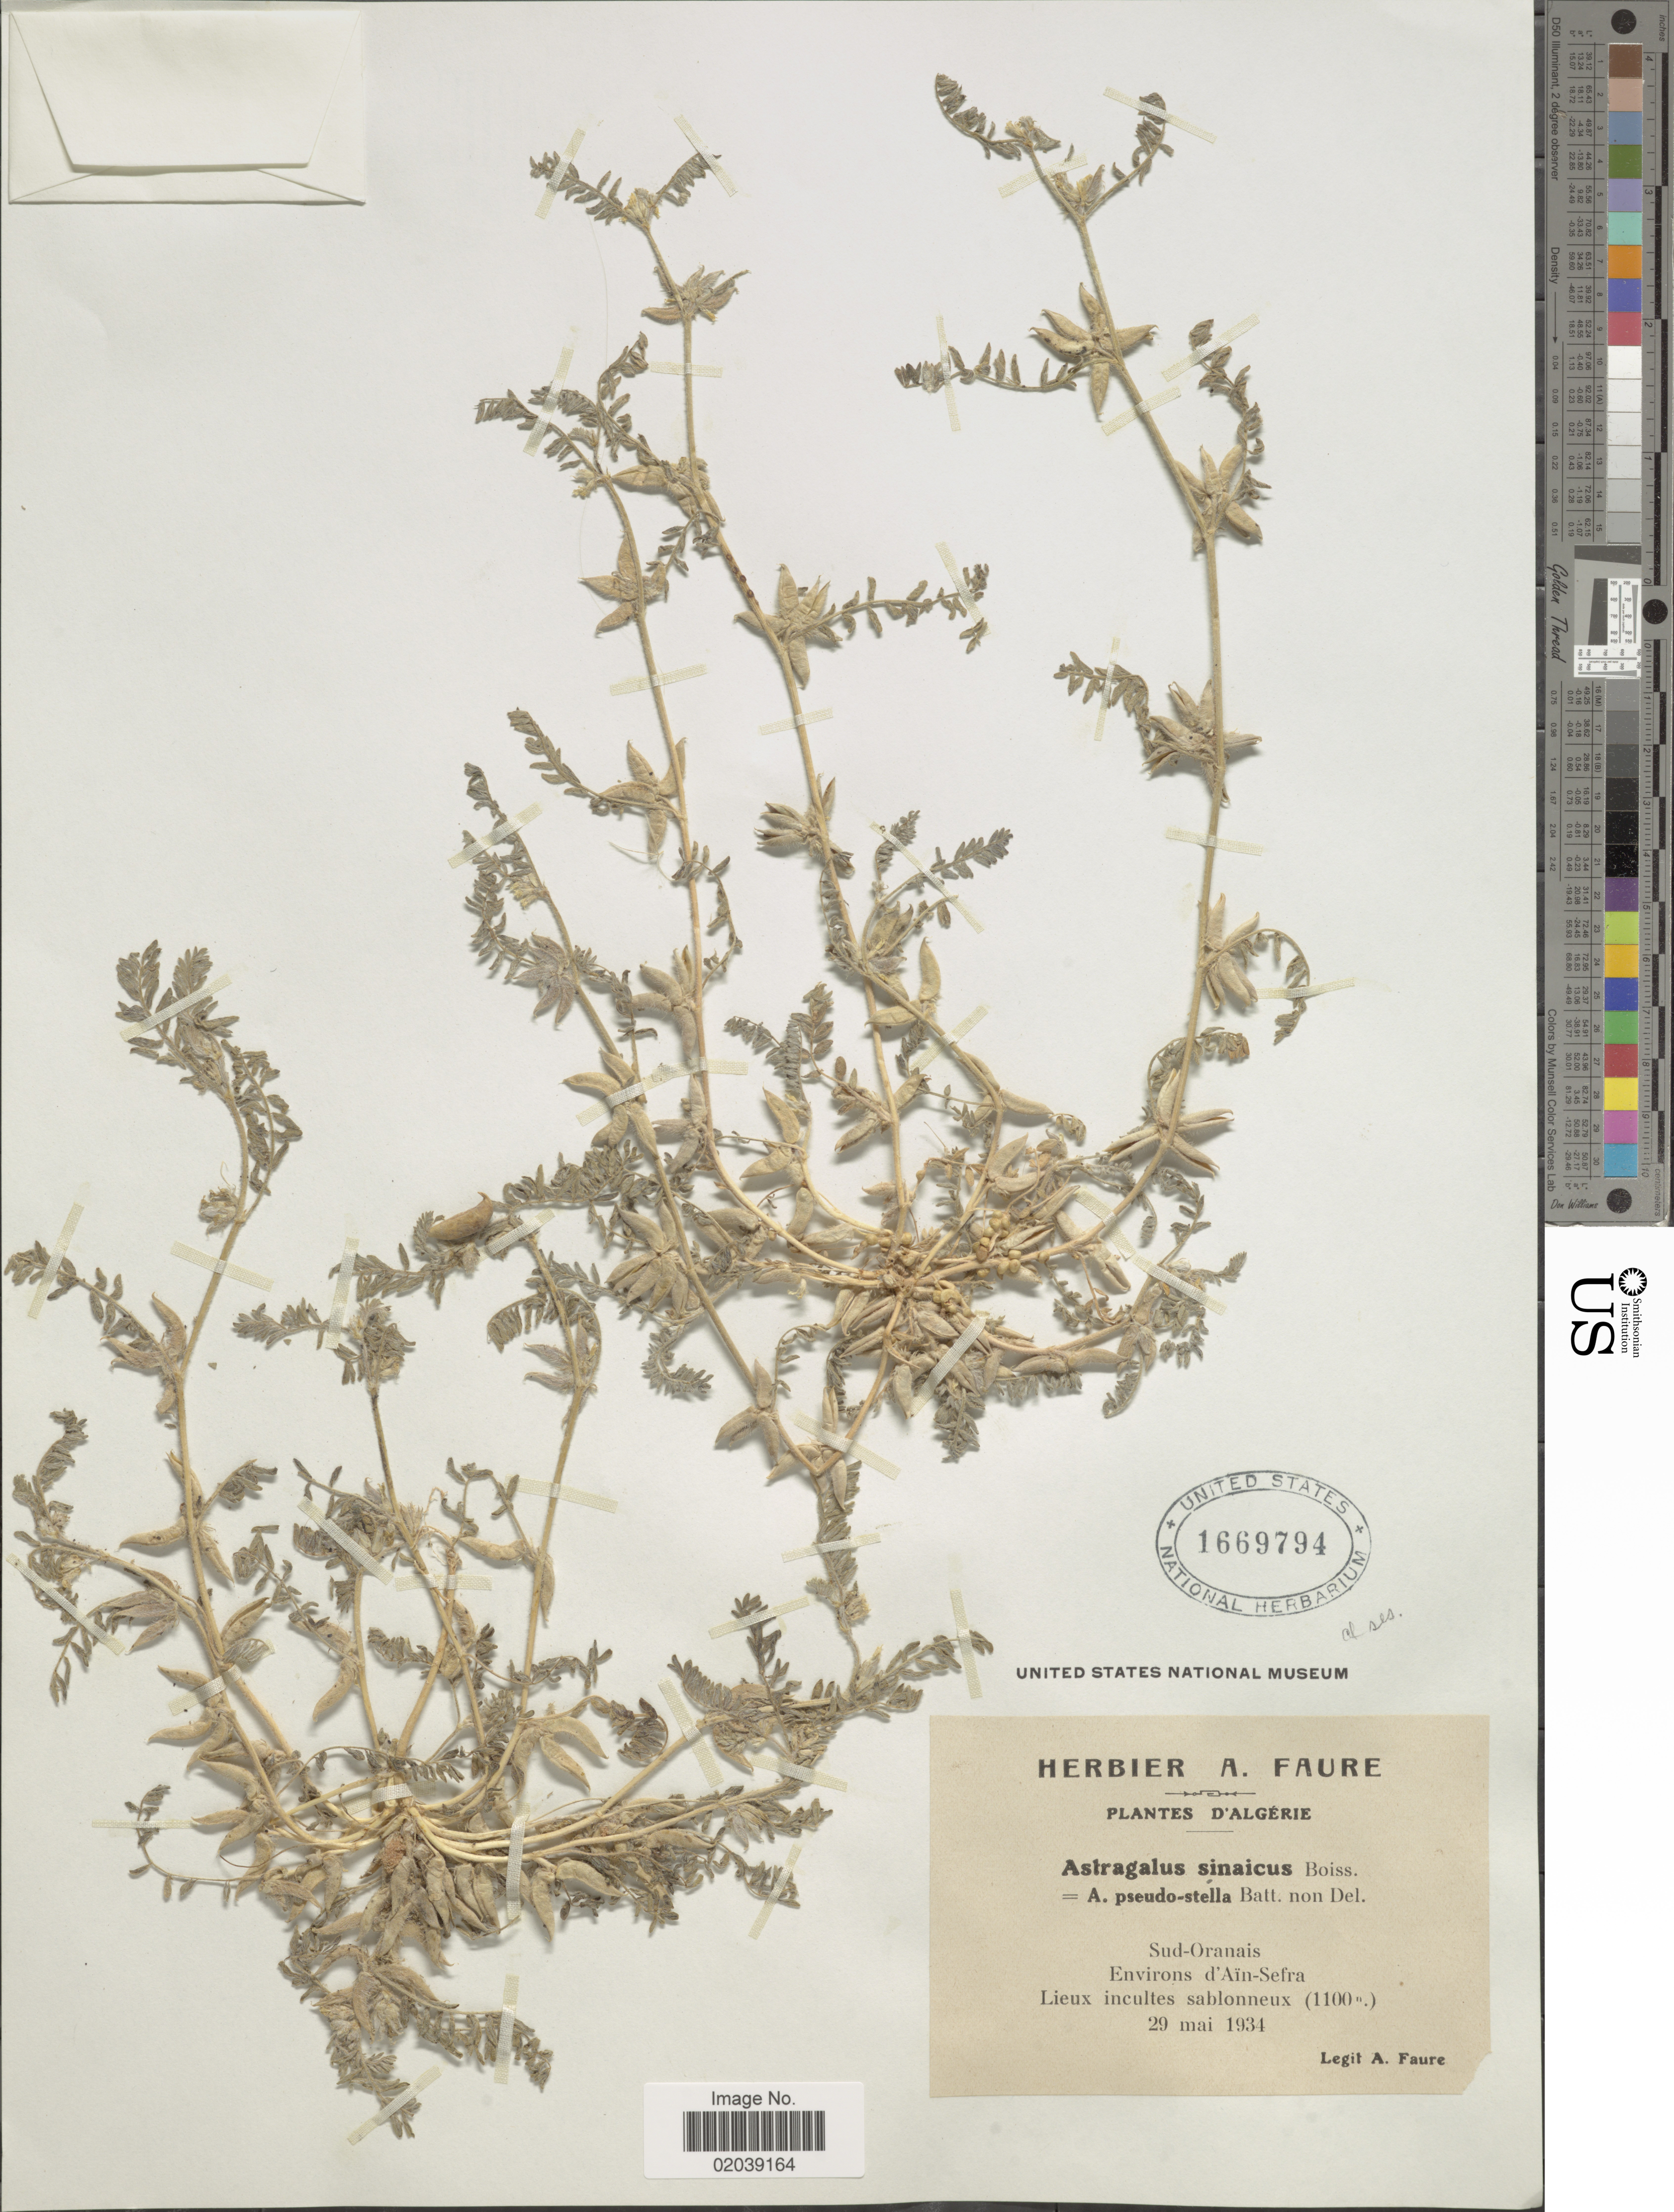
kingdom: Plantae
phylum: Tracheophyta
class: Magnoliopsida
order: Fabales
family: Fabaceae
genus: Astragalus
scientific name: Astragalus sinaicus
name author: Boiss.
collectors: A. Faure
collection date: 1934-05-29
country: Algeria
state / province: Oran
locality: Sud- Oranais. Environs d'Ain- Sefra. Lieux incultes sablonneux.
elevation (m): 1100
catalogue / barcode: US 1669794